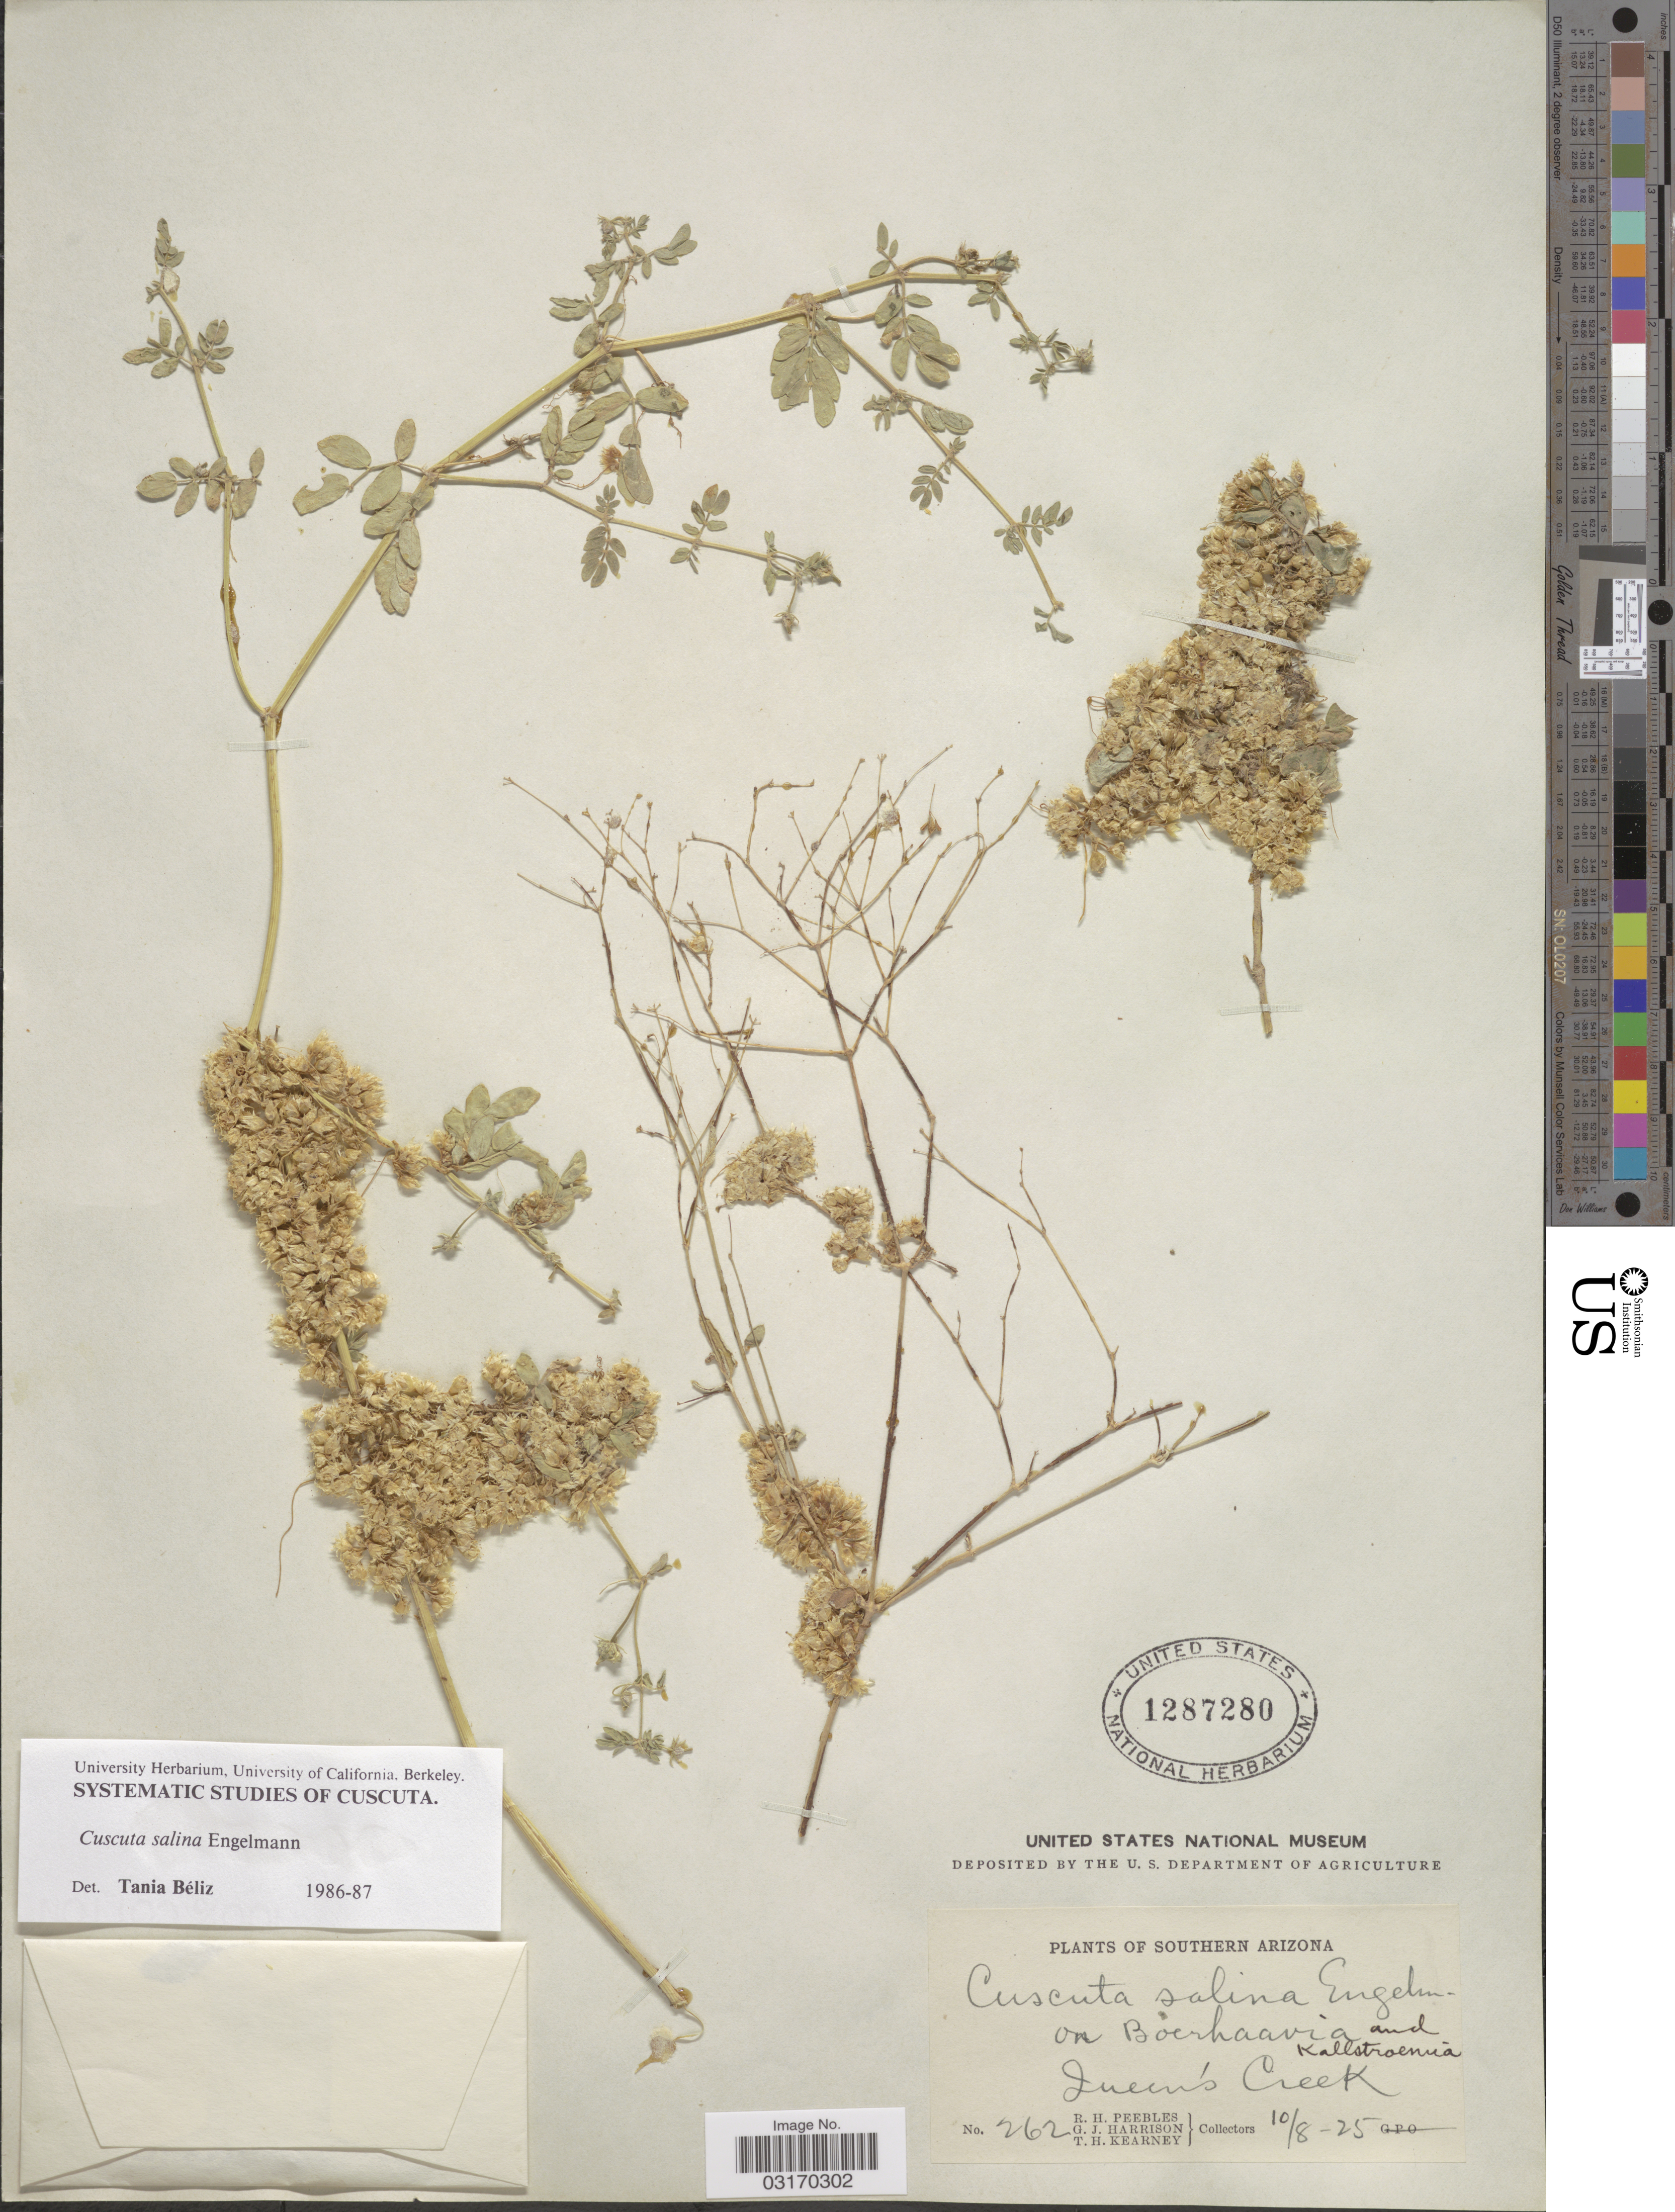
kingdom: Plantae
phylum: Tracheophyta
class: Magnoliopsida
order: Solanales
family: Convolvulaceae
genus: Cuscuta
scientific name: Cuscuta salina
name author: Engelm.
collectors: R. H. Peebles, G. J. Harrison & T. H. Kearney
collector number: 262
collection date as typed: Transcribed d/m/y: 8/10/25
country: United States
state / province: Arizona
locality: Southern Arizona. Queen's Creek.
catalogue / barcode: US 1287280